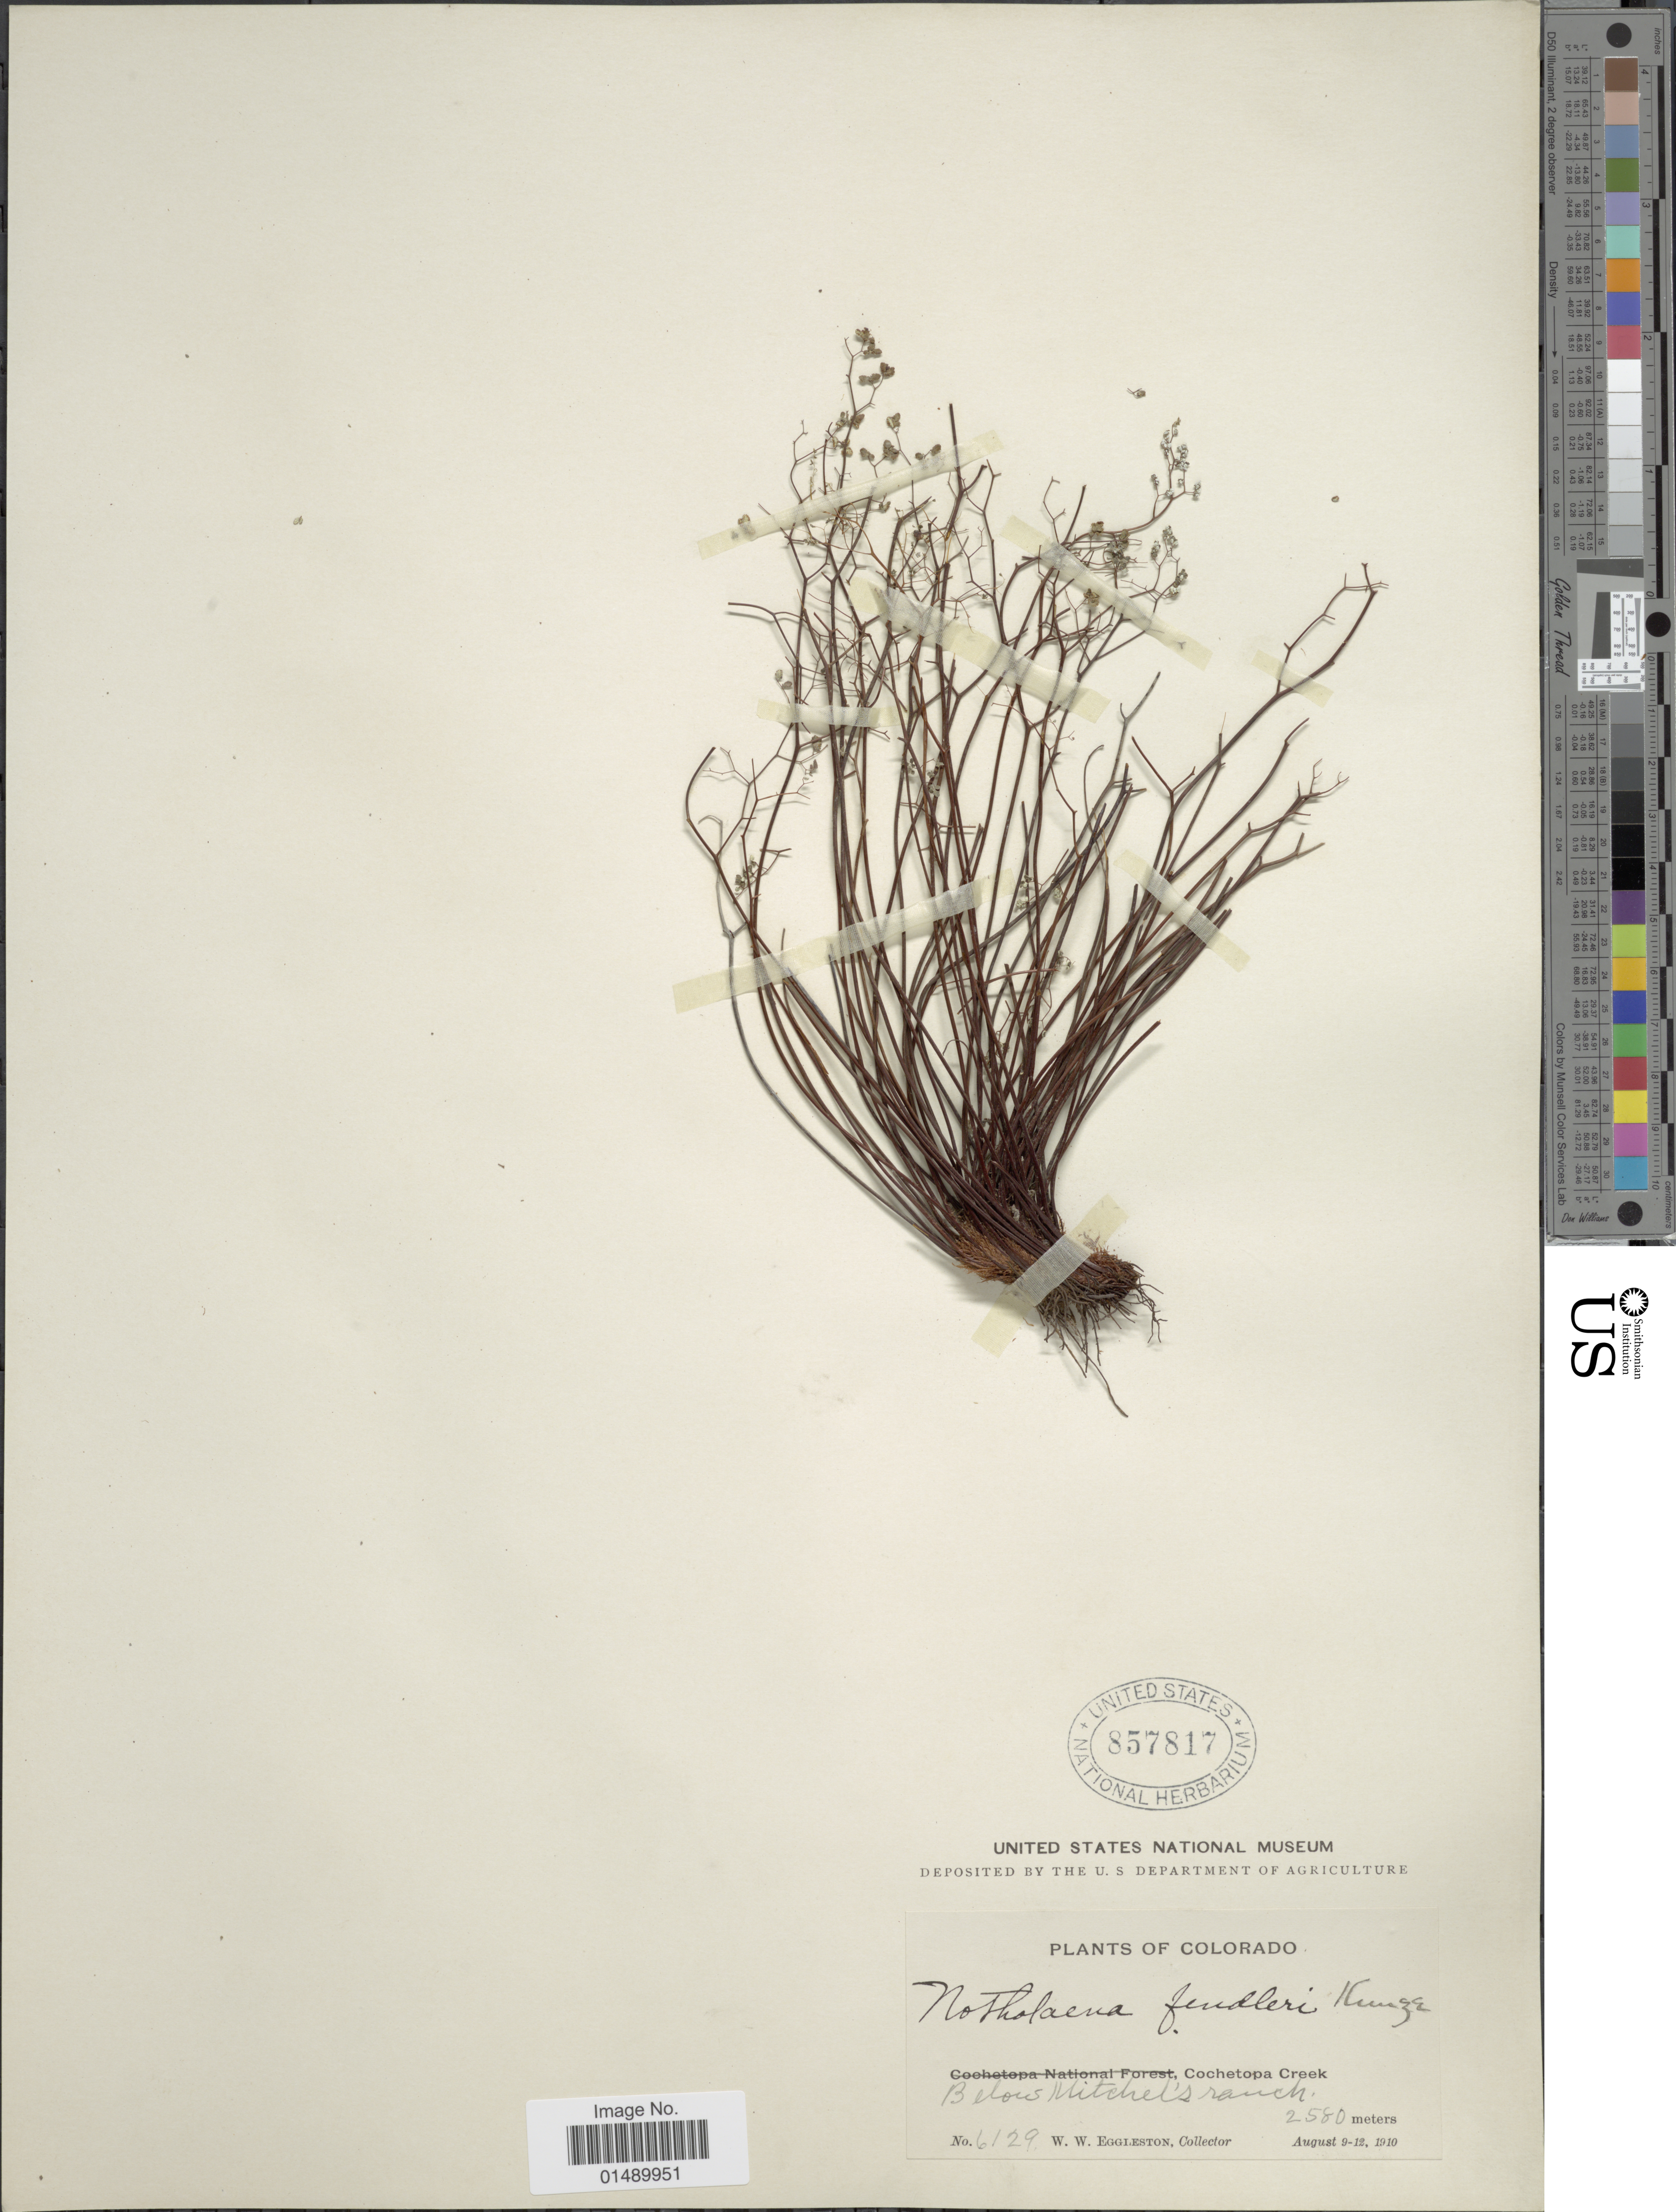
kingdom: Plantae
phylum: Tracheophyta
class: Polypodiopsida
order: Polypodiales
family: Pteridaceae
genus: Argyrochosma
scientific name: Argyrochosma fendleri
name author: (Kunze) Windham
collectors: W. W. Eggleston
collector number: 6129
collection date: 1910-08-09/1910-08-12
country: United States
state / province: Colorado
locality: Colorado, Cochetopa Creek, below Micthel's ranch.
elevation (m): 2580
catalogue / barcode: US 857817